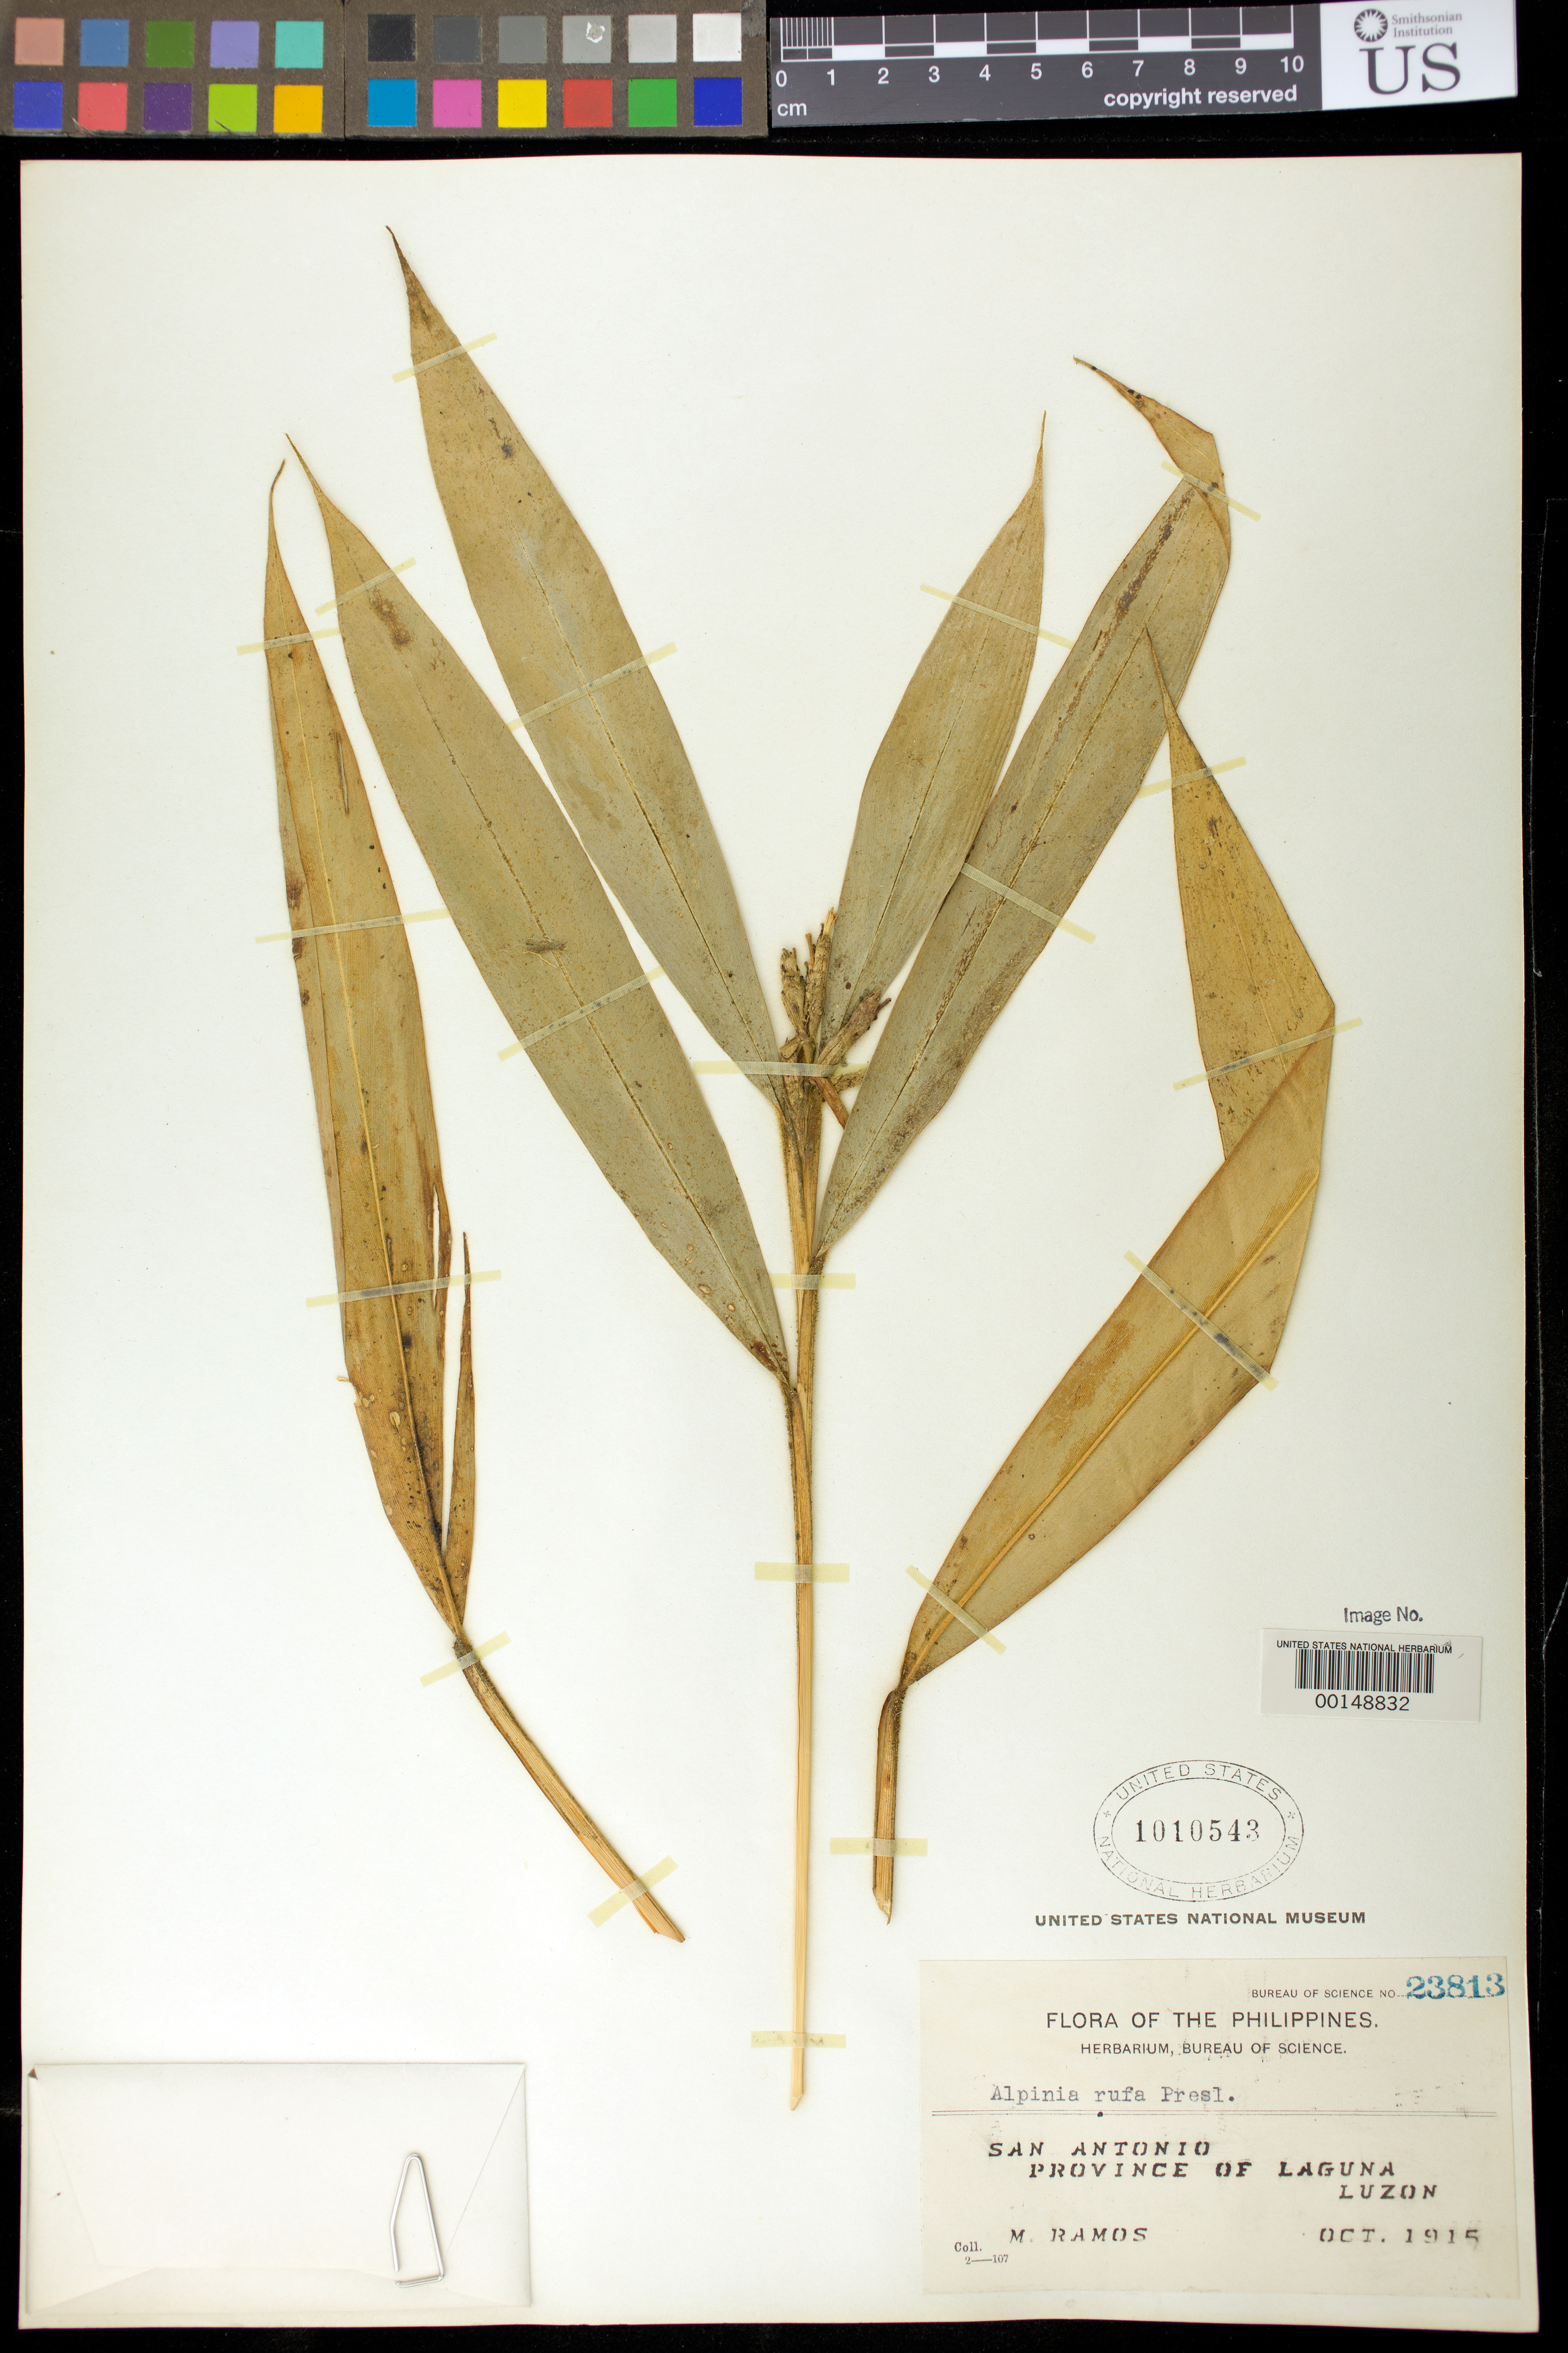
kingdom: Plantae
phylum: Tracheophyta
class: Liliopsida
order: Zingiberales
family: Zingiberaceae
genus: Alpinia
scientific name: Alpinia rufa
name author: (C. Presl) Náves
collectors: M. Ramos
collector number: Bur. Sci. 23813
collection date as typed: Oct 1915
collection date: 1915-10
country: Philippines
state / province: Calabarzon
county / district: Laguna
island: Luzon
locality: San antonio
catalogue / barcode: US 1010543